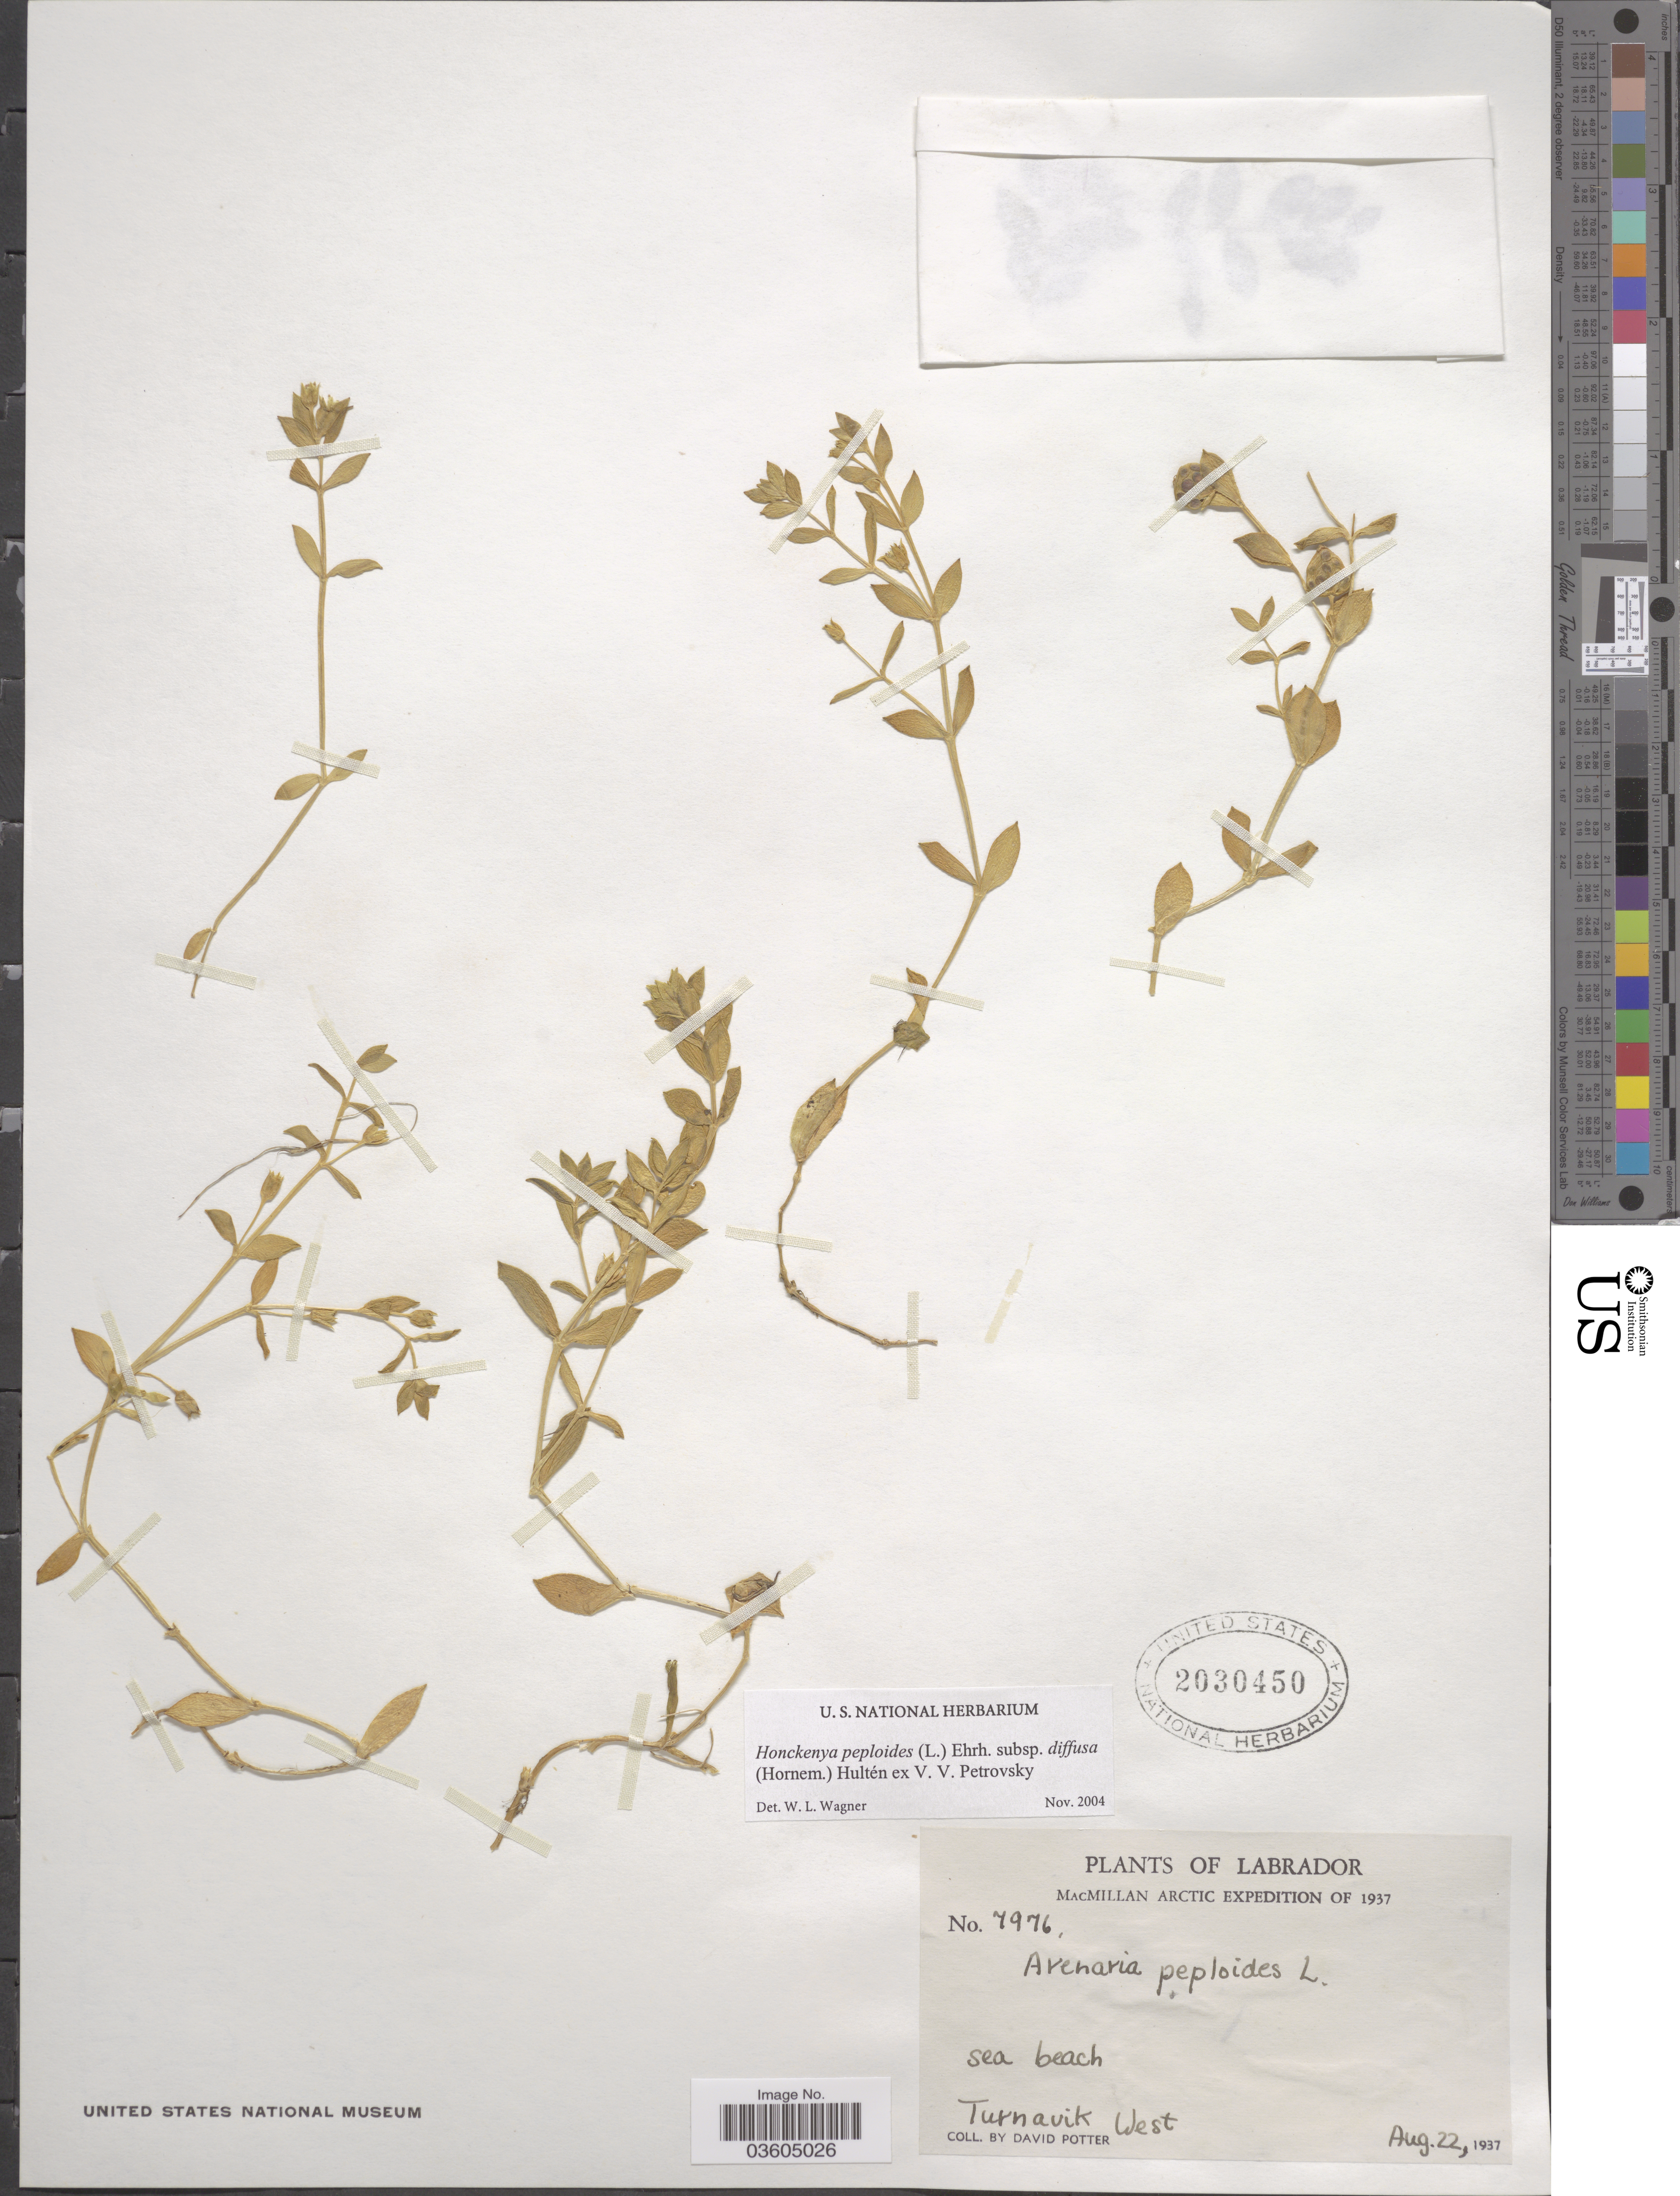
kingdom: Plantae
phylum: Tracheophyta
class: Magnoliopsida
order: Caryophyllales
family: Caryophyllaceae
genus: Honckenya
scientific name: Honckenya peploides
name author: (L.) Ehrh.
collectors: D. Potter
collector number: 7976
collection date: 1937-08-22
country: Canada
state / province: Newfoundland and Labrador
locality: Labrador. Sea beach. Turnavik West.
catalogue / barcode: US 2030450